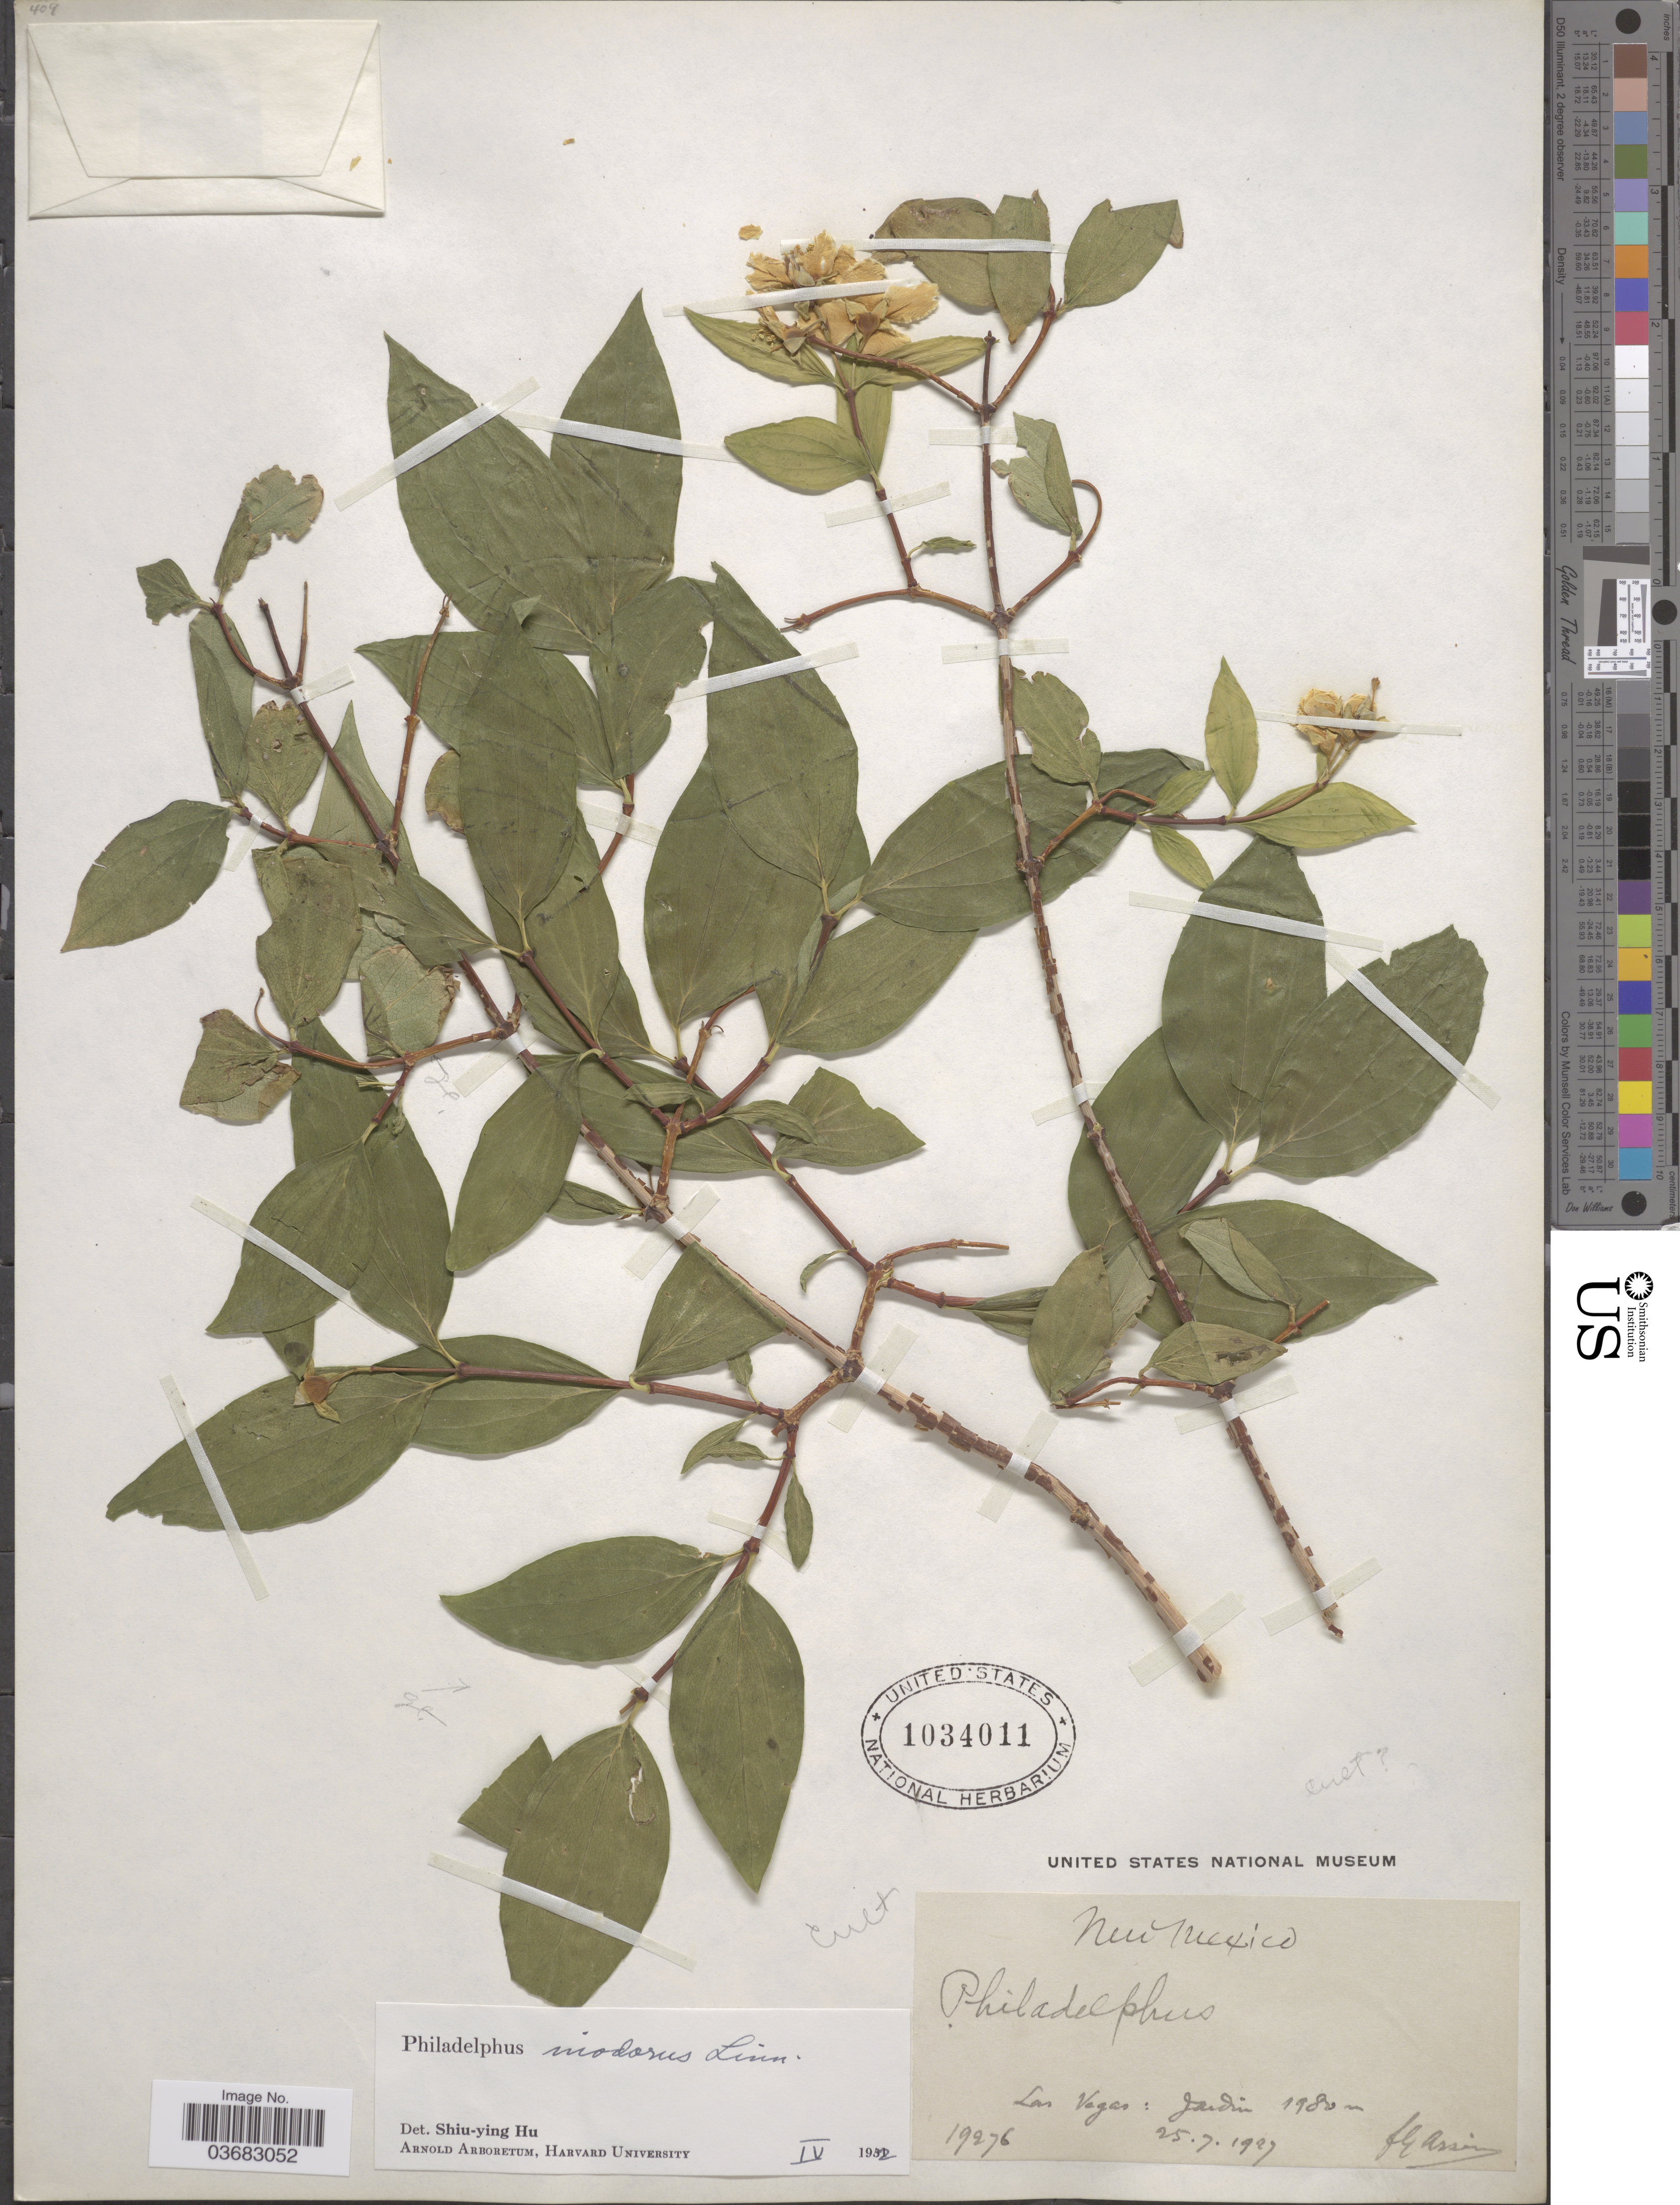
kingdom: Plantae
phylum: Tracheophyta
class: Magnoliopsida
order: Cornales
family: Hydrangeaceae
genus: Philadelphus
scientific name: Philadelphus inodorus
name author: L.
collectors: F. Arsène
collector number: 19276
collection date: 1927-07-25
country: United States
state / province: New Mexico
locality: Las Vegas: Jardin.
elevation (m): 1980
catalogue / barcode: US 1034011